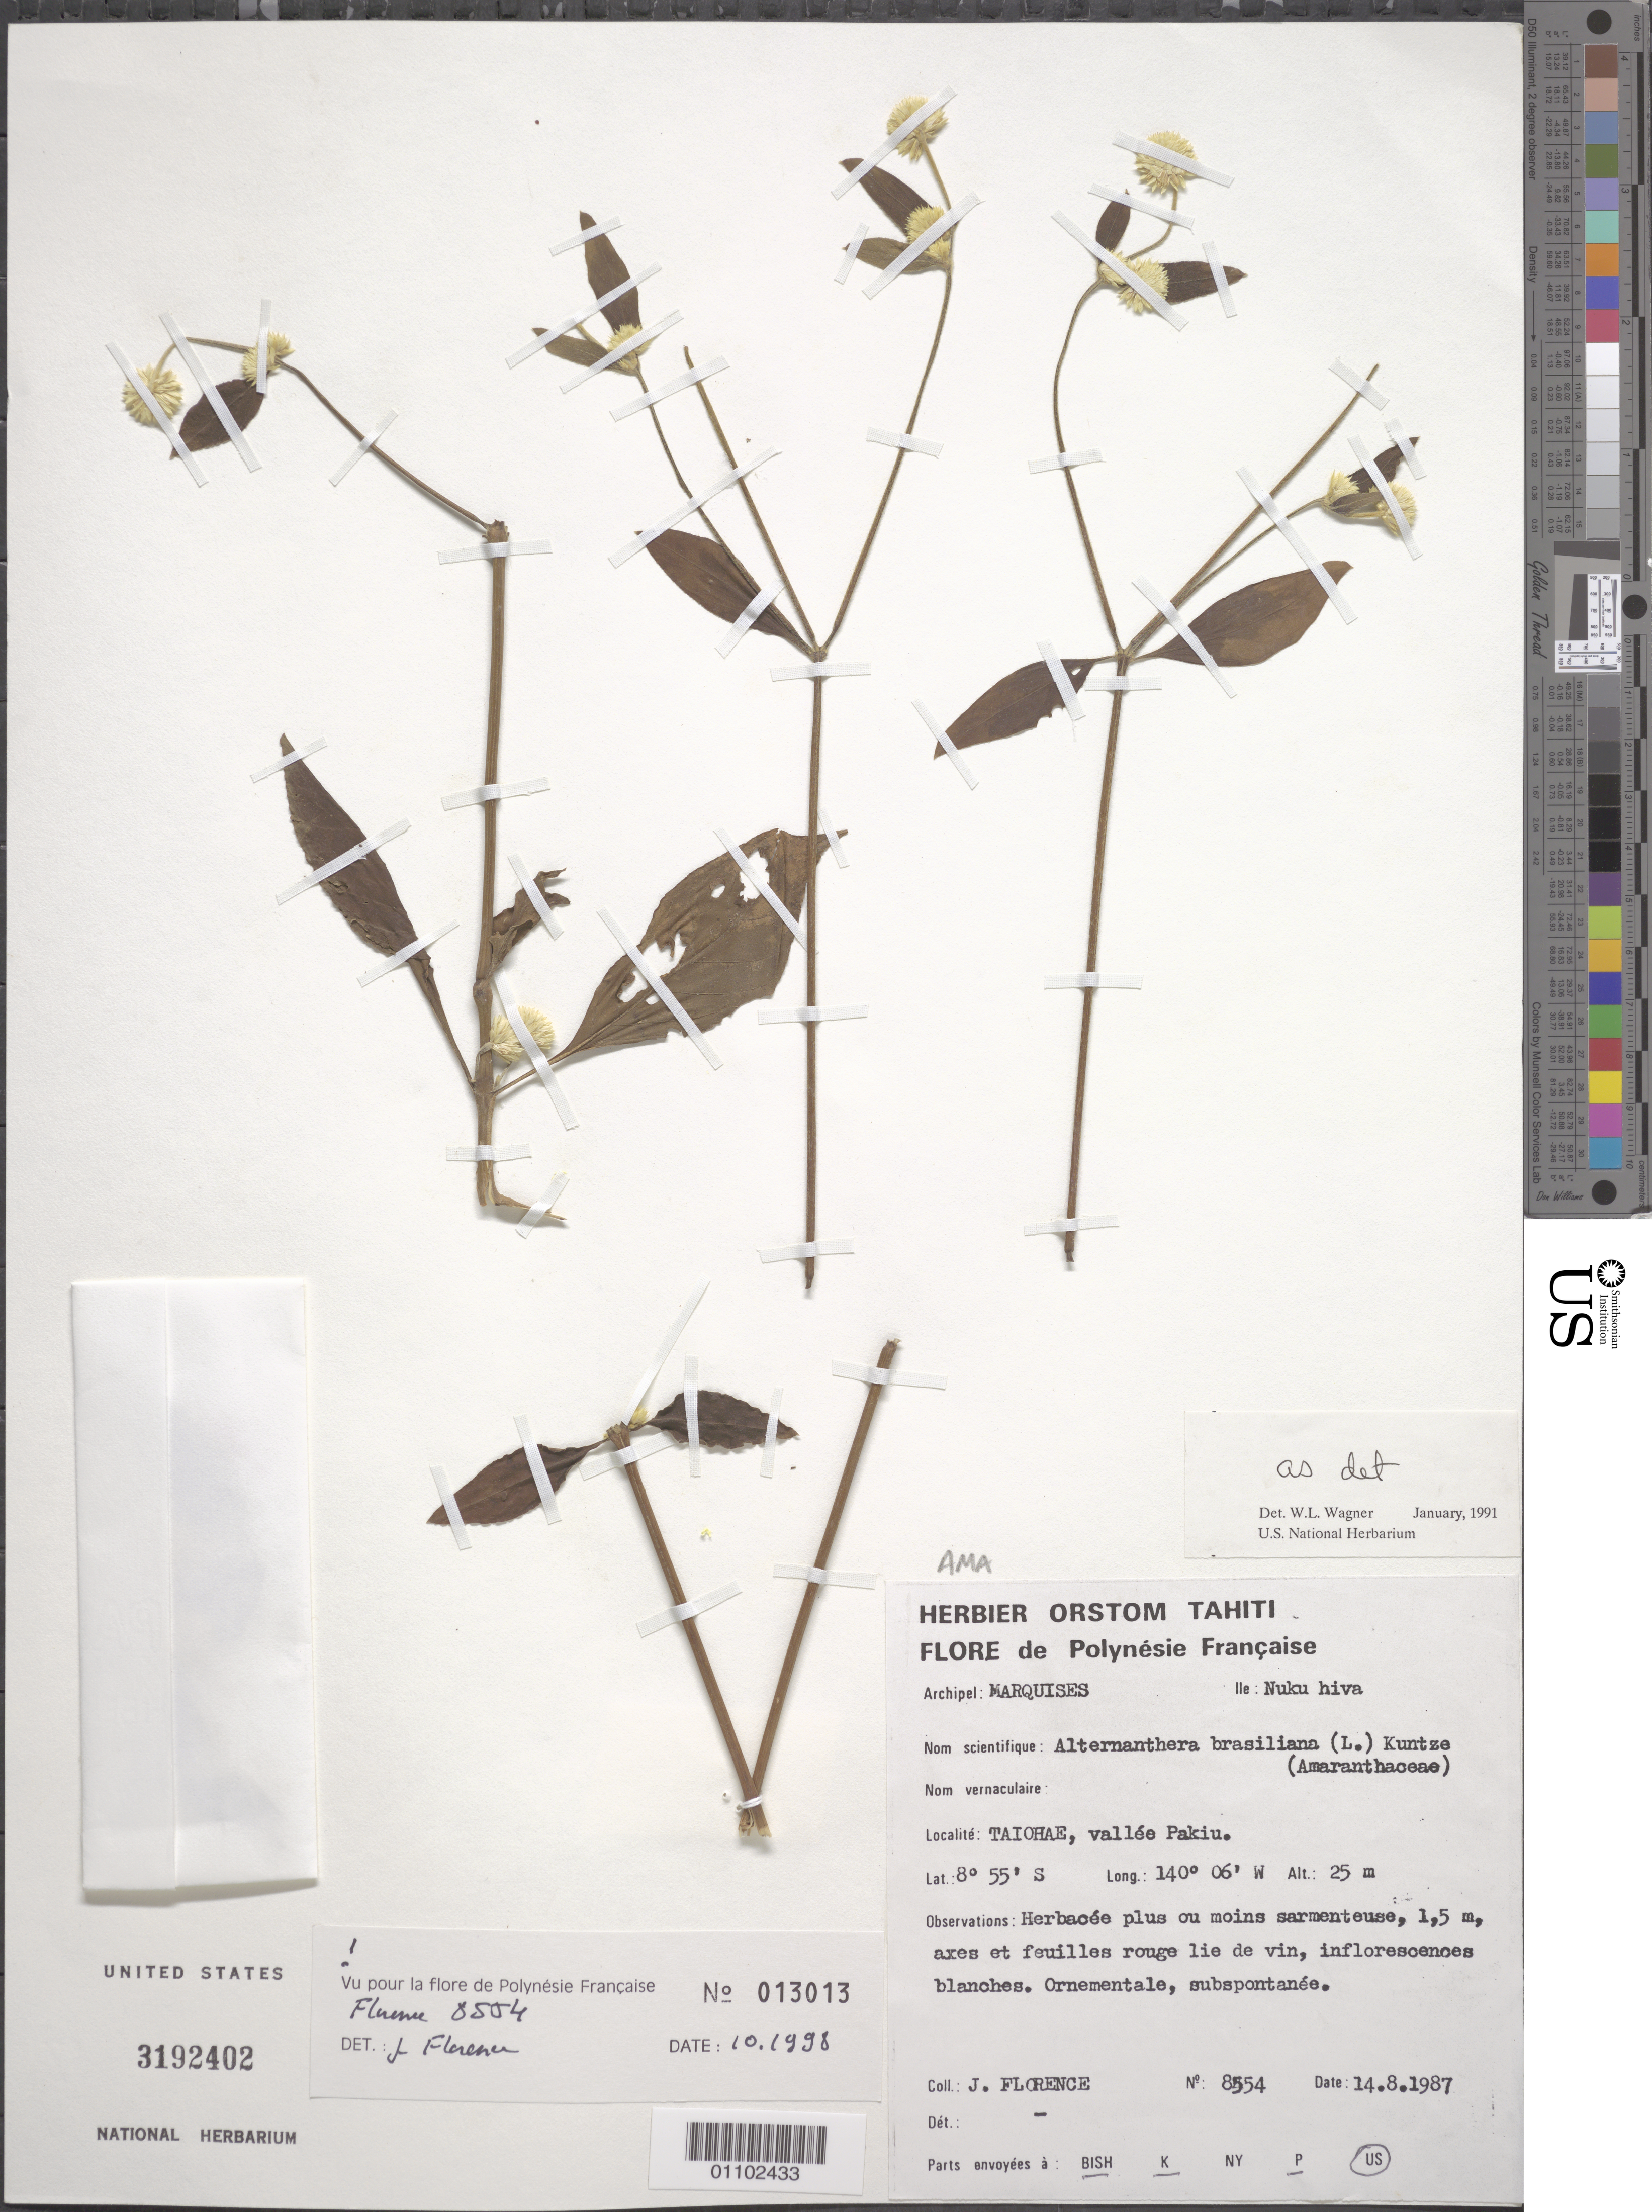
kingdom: Plantae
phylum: Tracheophyta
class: Magnoliopsida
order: Caryophyllales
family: Amaranthaceae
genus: Alternanthera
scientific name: Alternanthera brasiliana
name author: (L.) Kuntze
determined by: Wagner, W. L., (BOT), Smithsonian Institution - National Museum of Natural History (UNITED STATES)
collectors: J. Florence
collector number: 8554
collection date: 1987-08-14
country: French Polynesia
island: Nuku Hiva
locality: Taiohae, vallée Pakiu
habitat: Ornamentale, subspontanée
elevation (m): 25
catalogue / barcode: US 3192402